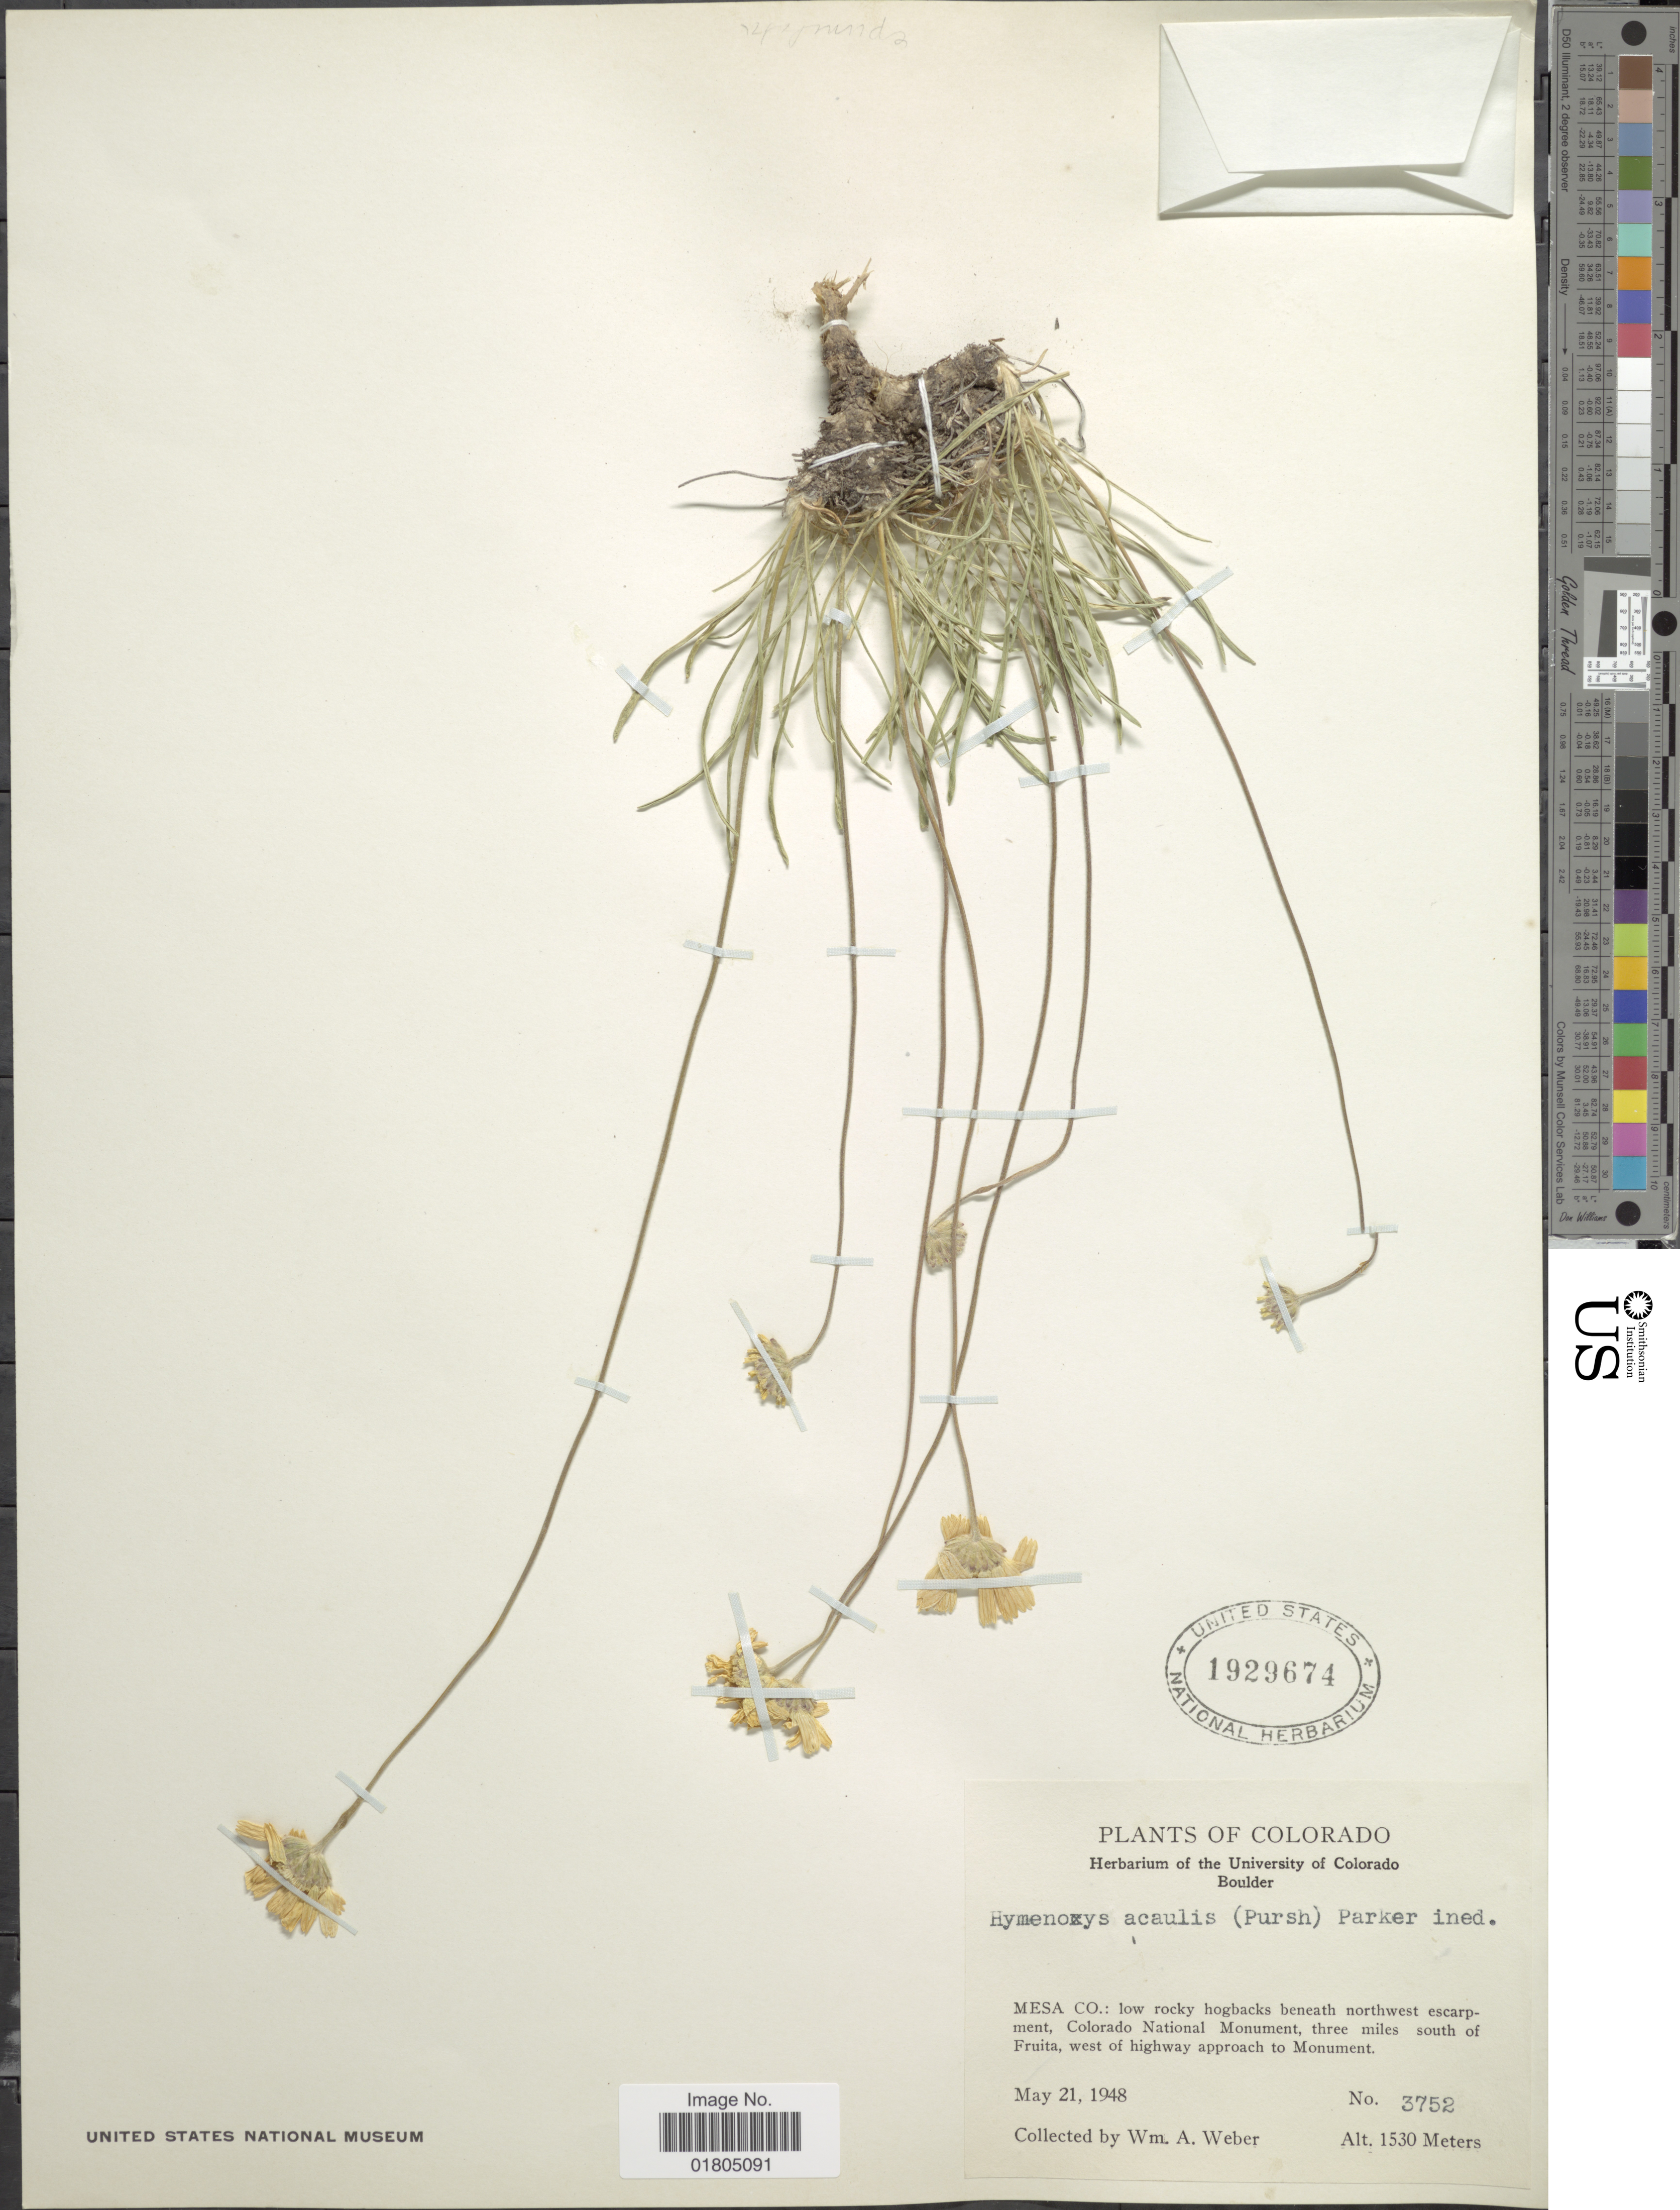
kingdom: Plantae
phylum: Tracheophyta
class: Magnoliopsida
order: Asterales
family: Asteraceae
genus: Actinea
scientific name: Actinea acaulis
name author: (Pursh) Spreng.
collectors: W. A. Weber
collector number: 3752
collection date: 1948-05-21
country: United States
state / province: Colorado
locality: Mesa Co.: low rocky higbacks beneath northwest escarpment, Colorado National Monument, three miles south of Fruita, west of highway approach to Monument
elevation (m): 1530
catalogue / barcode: US 1929674